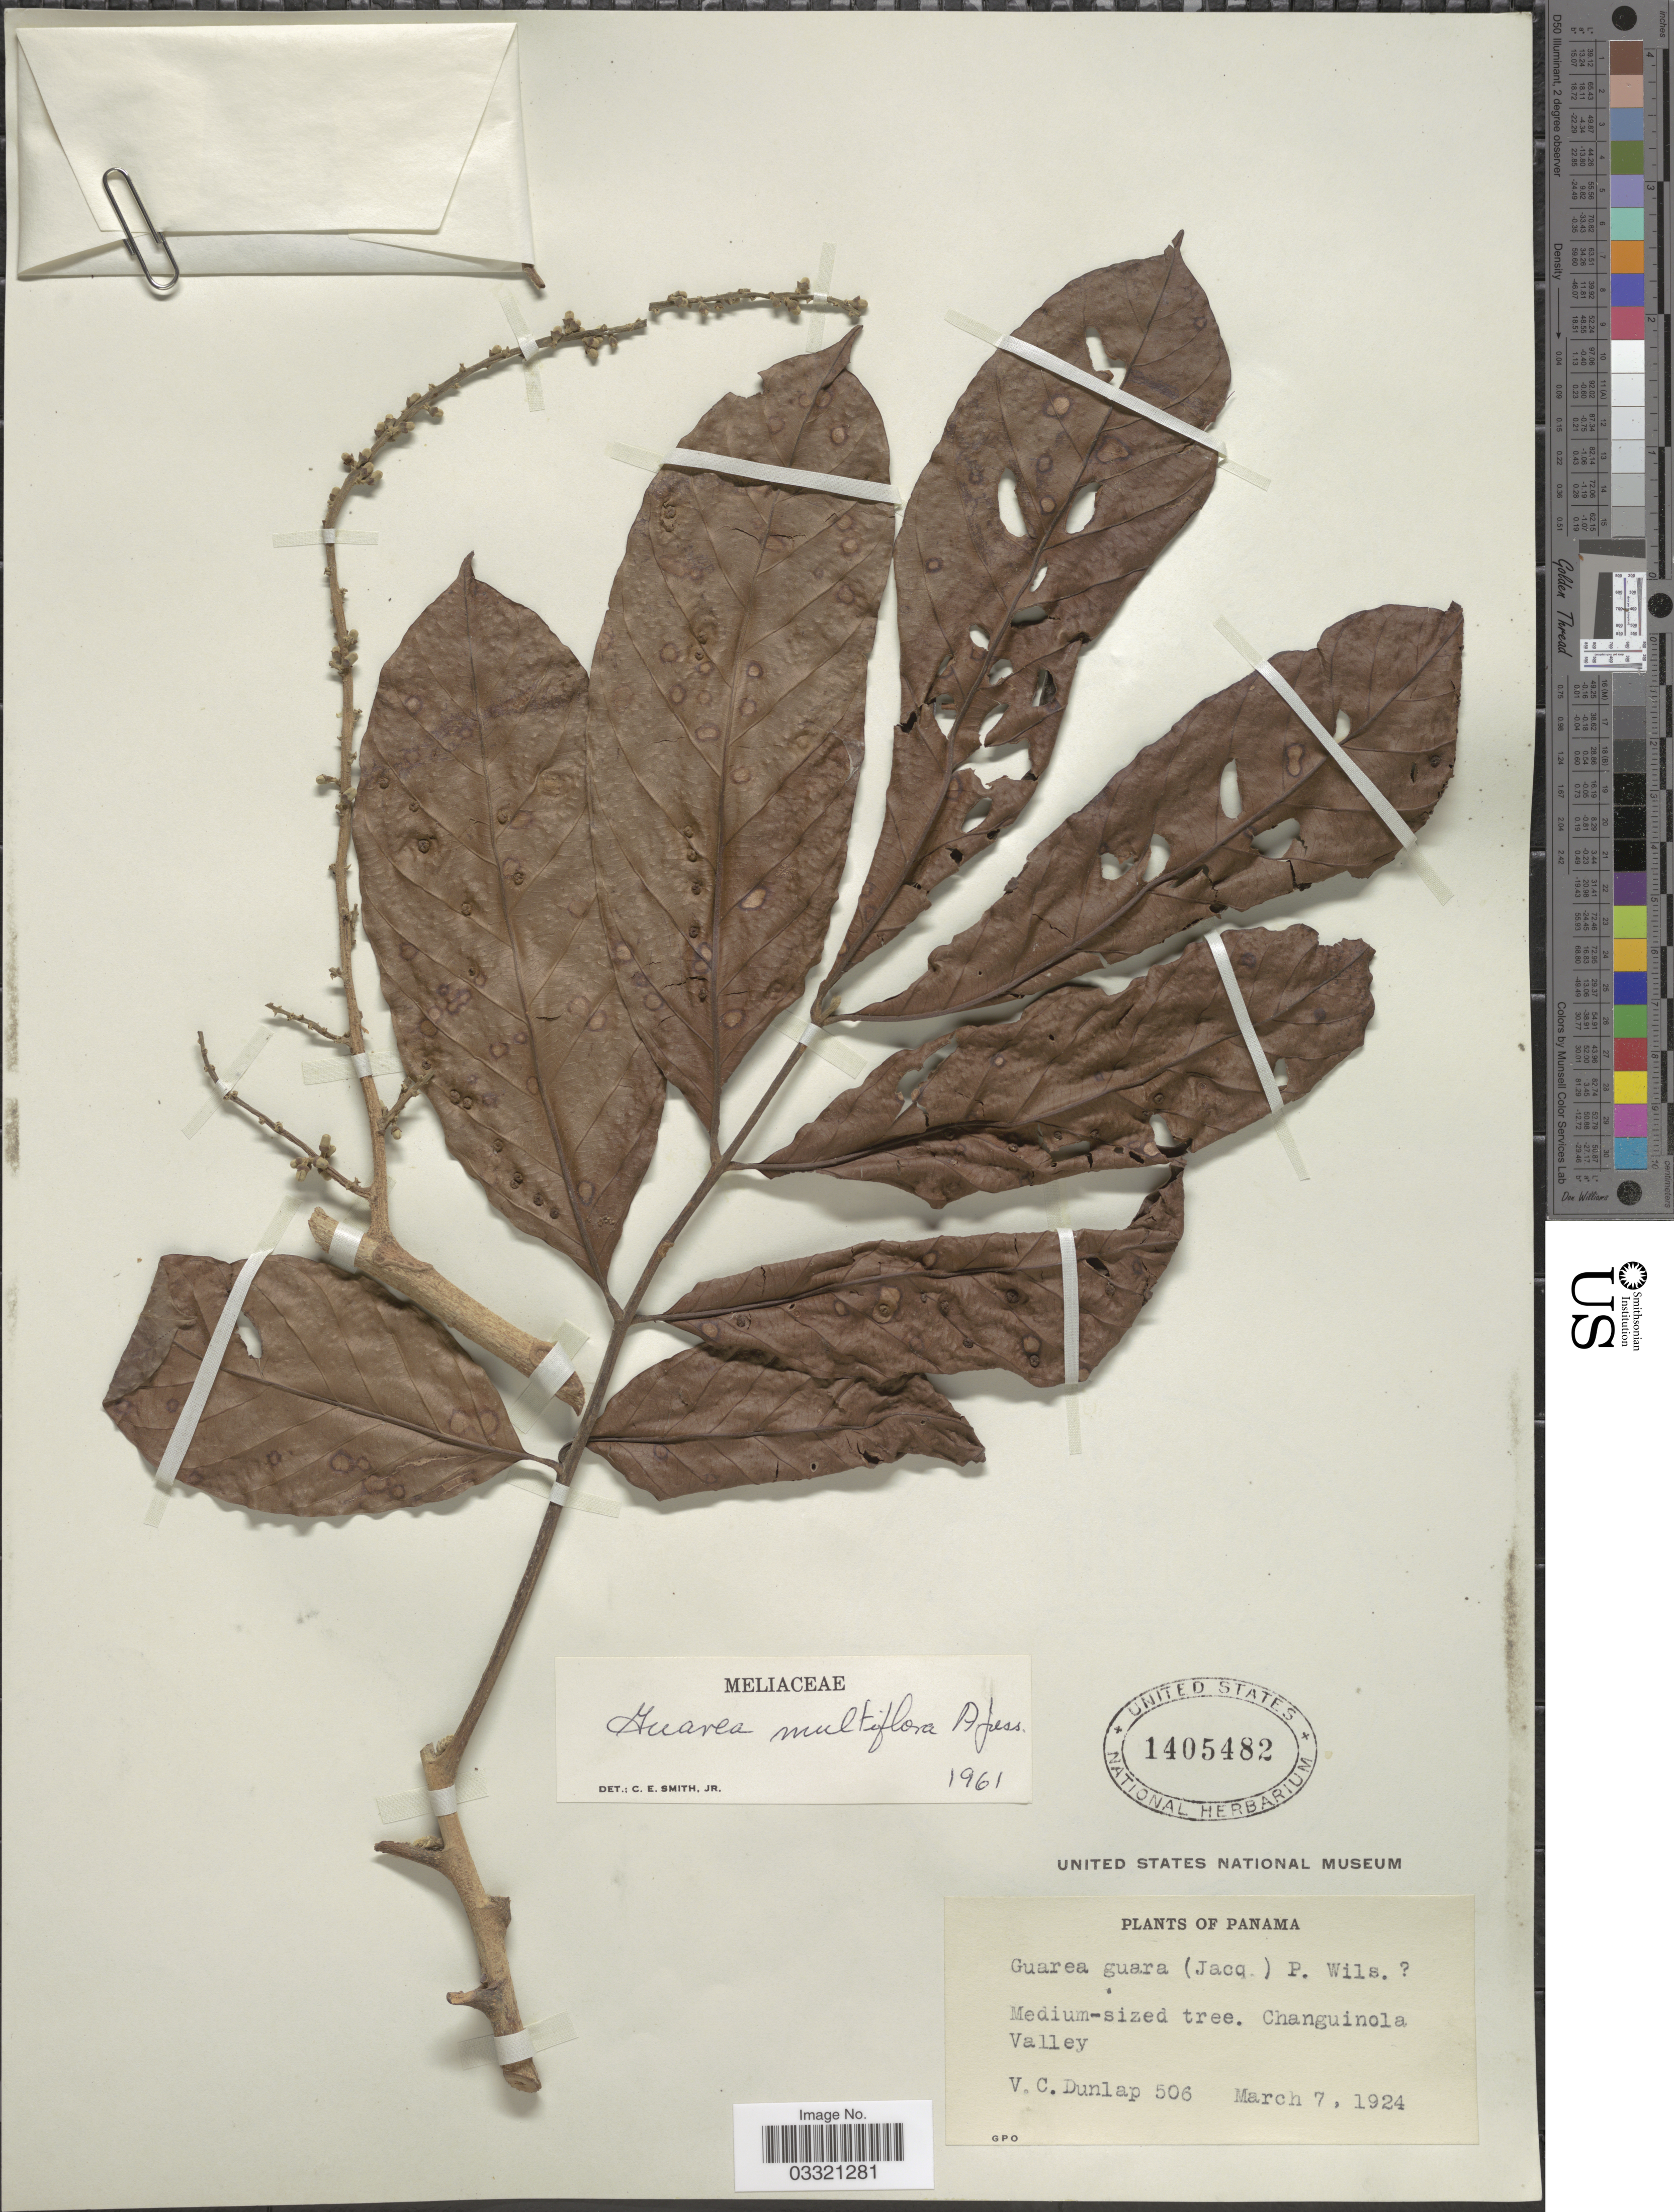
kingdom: Plantae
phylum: Tracheophyta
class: Magnoliopsida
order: Sapindales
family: Meliaceae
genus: Guarea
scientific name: Guarea multiflora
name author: A. Juss.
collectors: V. C. Dunlap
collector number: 506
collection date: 1924-03-07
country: Panama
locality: Changuinola Valley.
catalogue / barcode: US 1405482